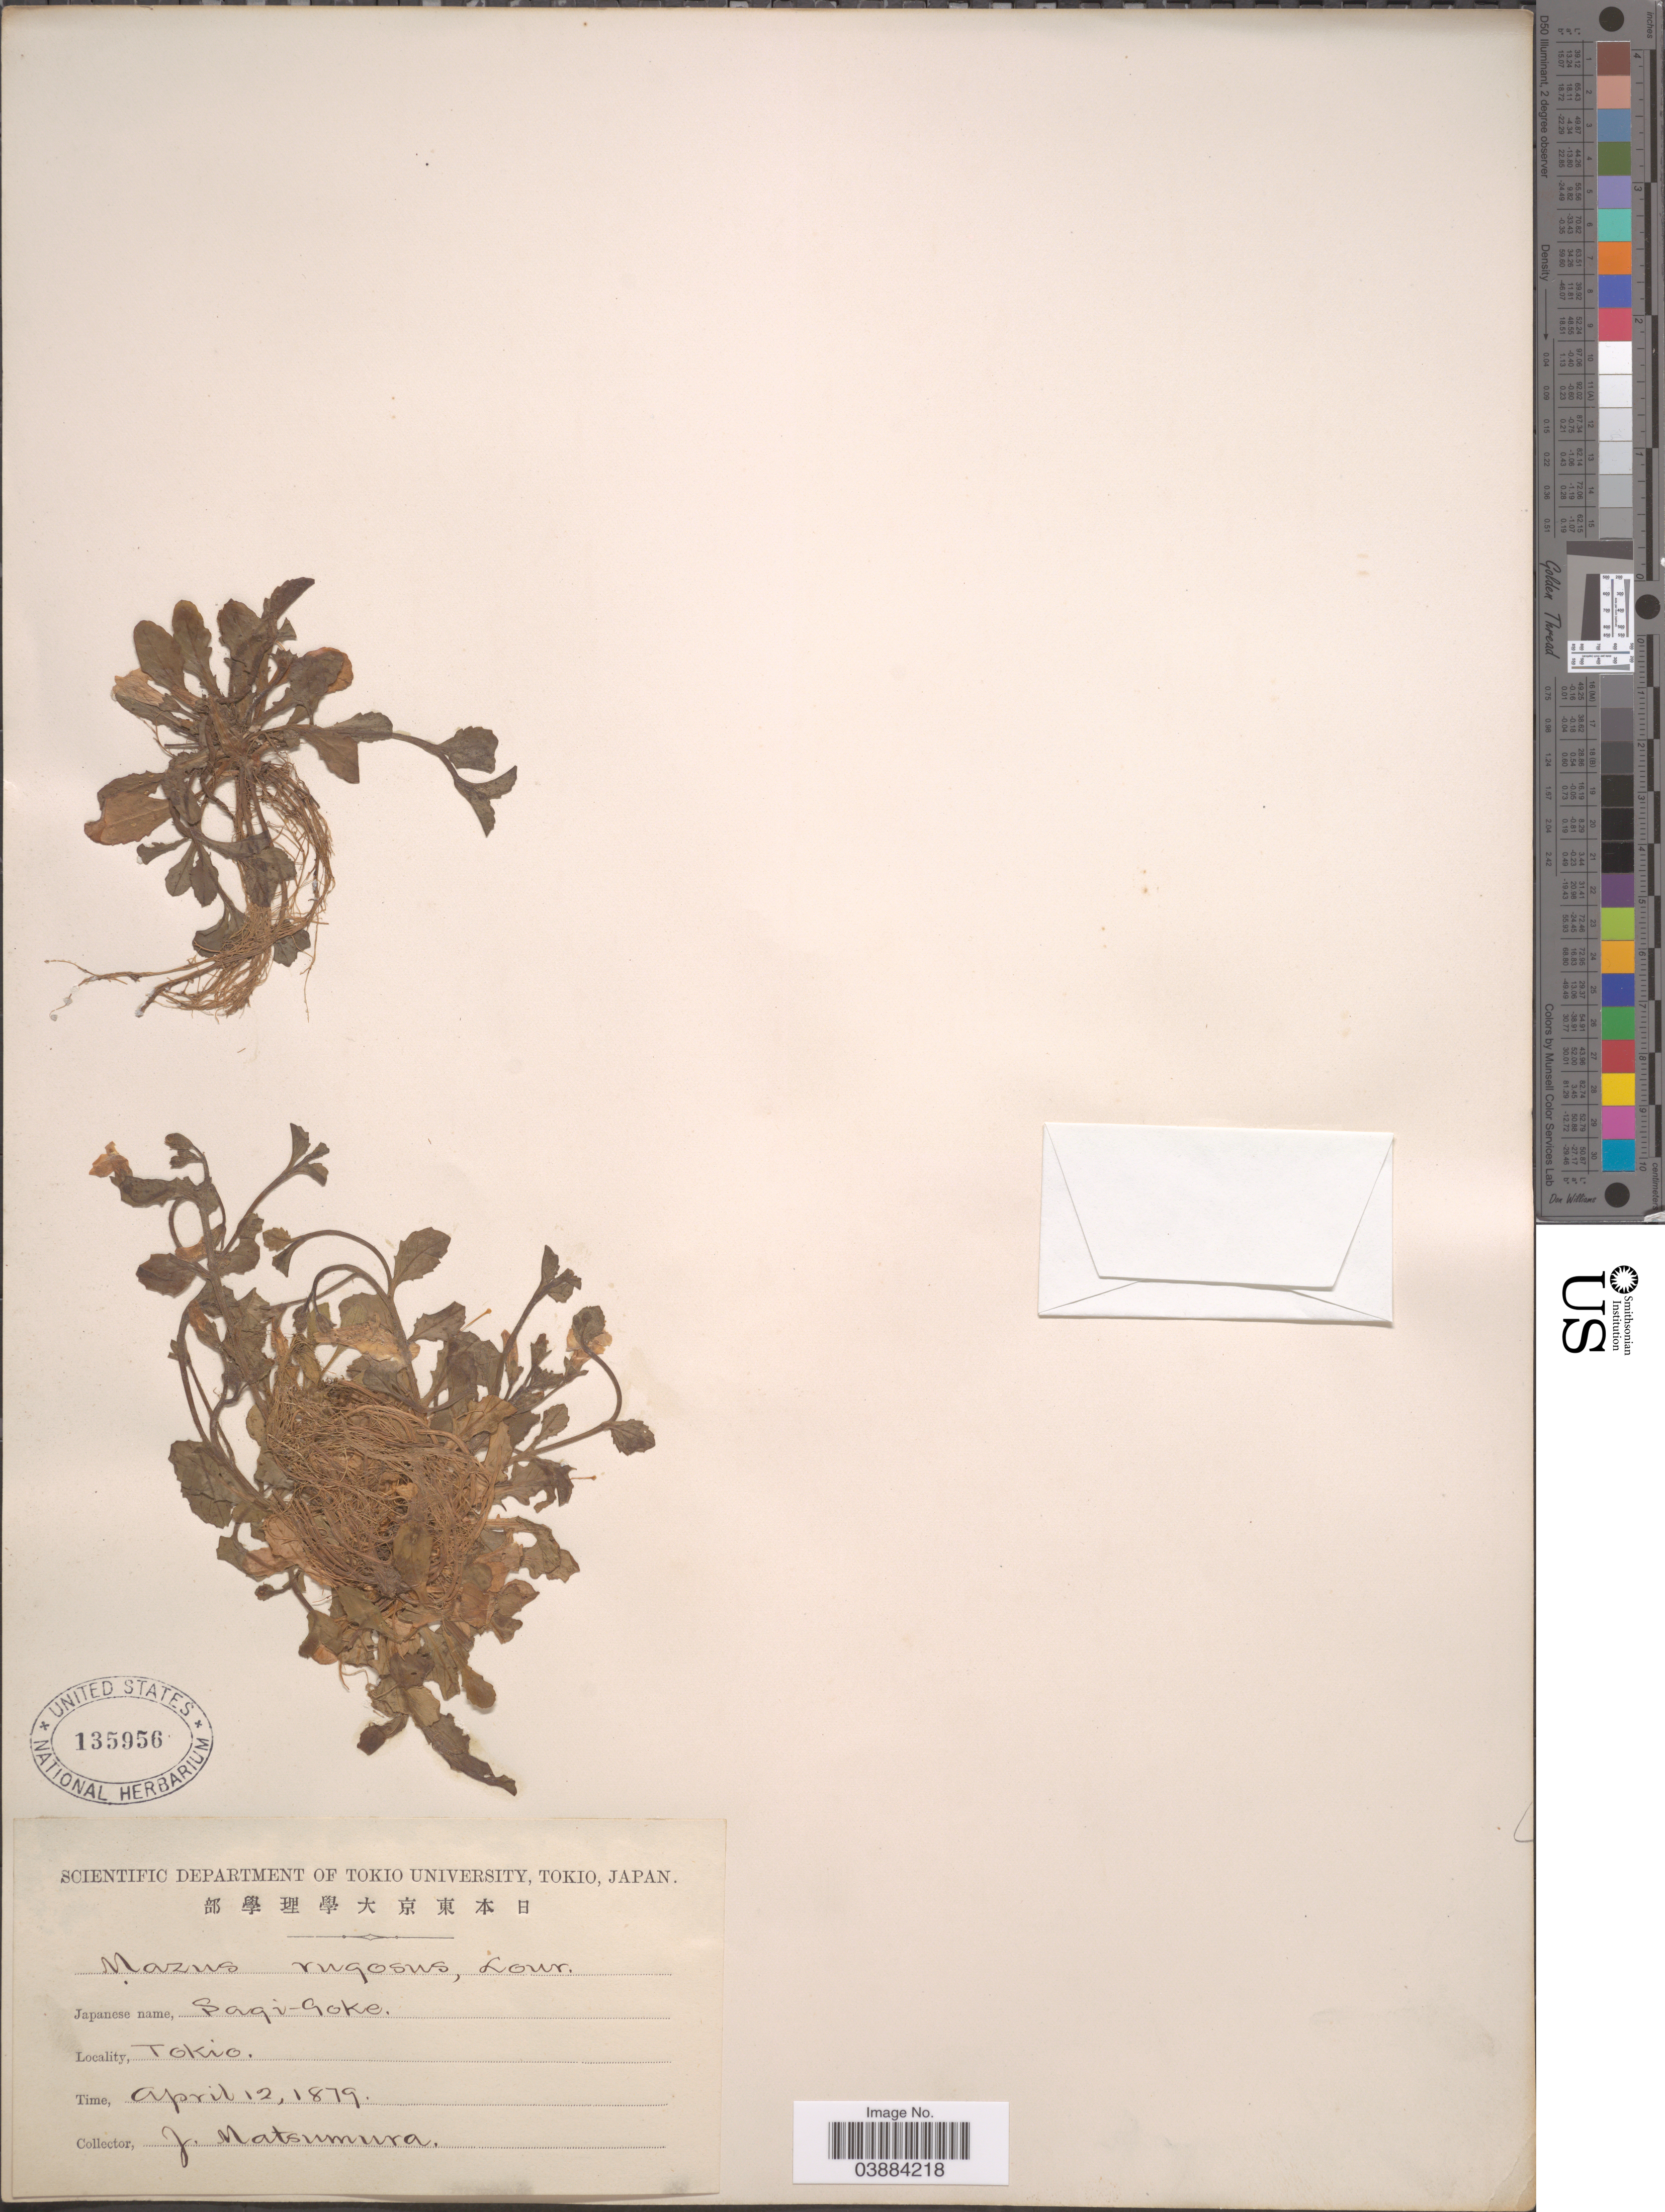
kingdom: Plantae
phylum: Tracheophyta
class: Magnoliopsida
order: Lamiales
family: Mazaceae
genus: Mazus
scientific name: Mazus pumilus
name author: (Burm. f.) Steenis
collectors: J. Natsumura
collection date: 1879-04-12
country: Japan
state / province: Tokyo, Federal City of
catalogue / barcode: US 135956